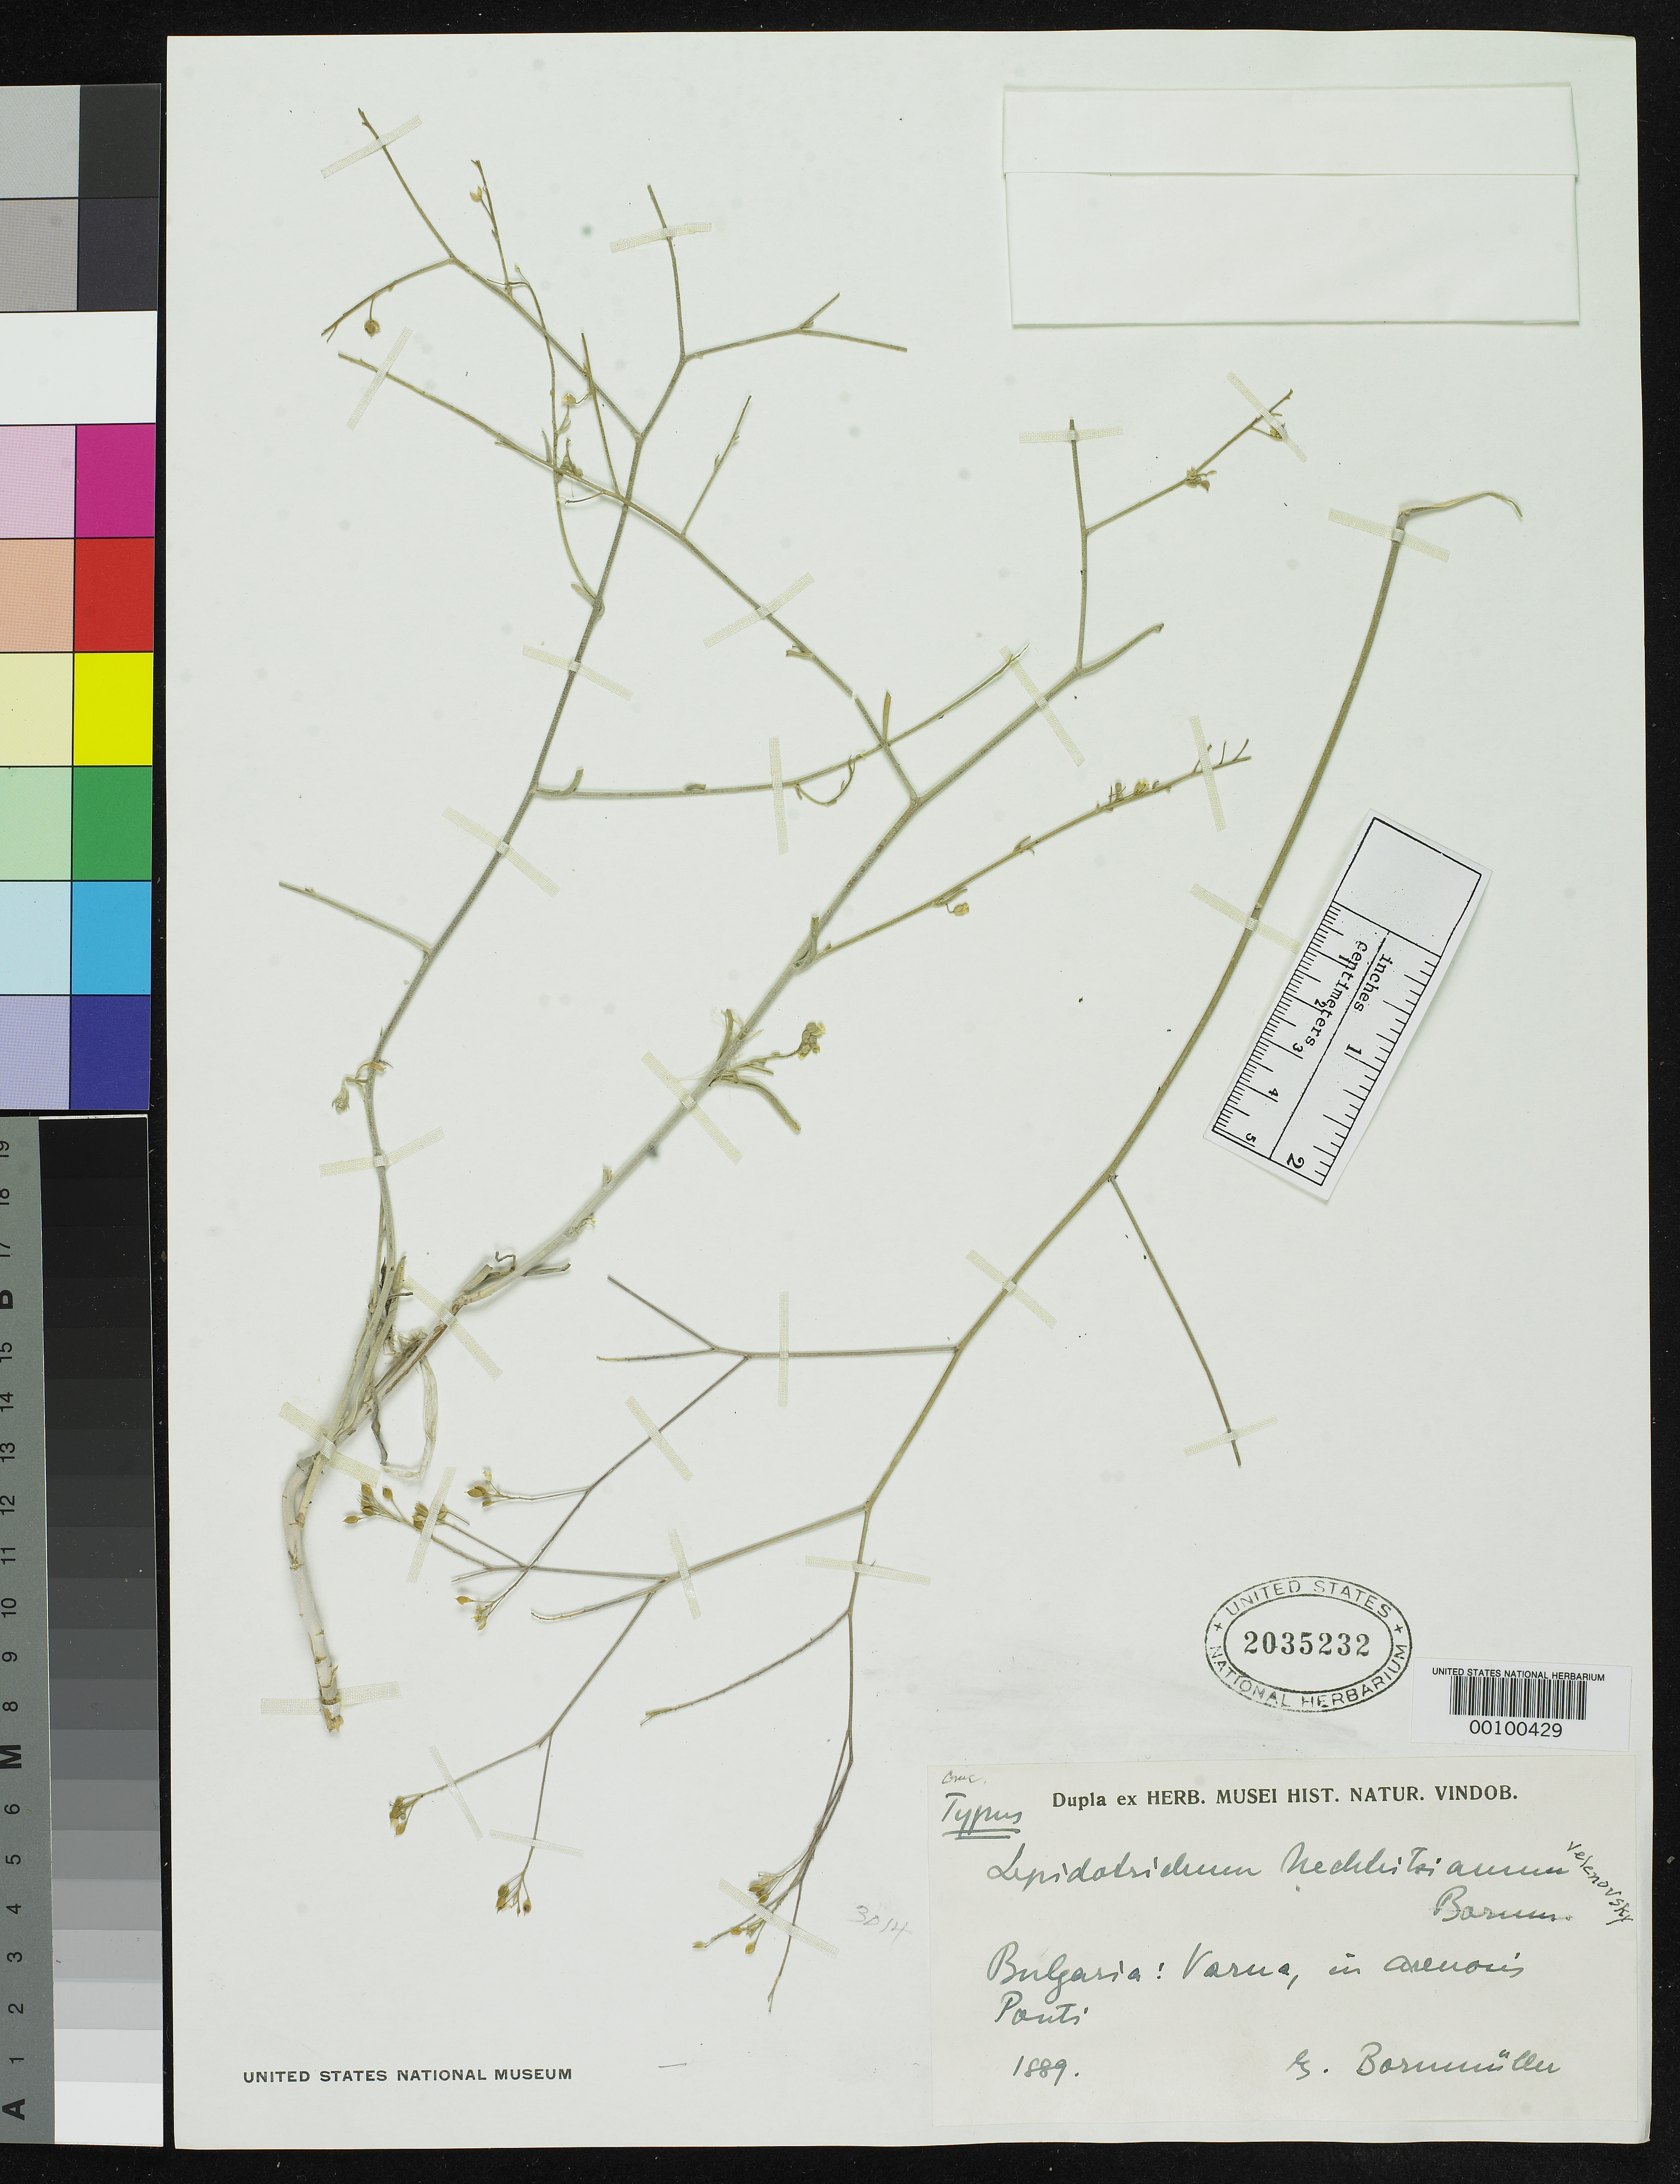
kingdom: Plantae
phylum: Tracheophyta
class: Magnoliopsida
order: Brassicales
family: Brassicaceae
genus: Ptilotrichum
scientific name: Ptilotrichum uechtritzianum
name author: Bornm.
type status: Possible Isotype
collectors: J. Bornmüller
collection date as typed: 1866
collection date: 1866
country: Bulgaria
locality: Galata, between Pontus and Derno-See, south of Varna.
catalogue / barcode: US 2035232